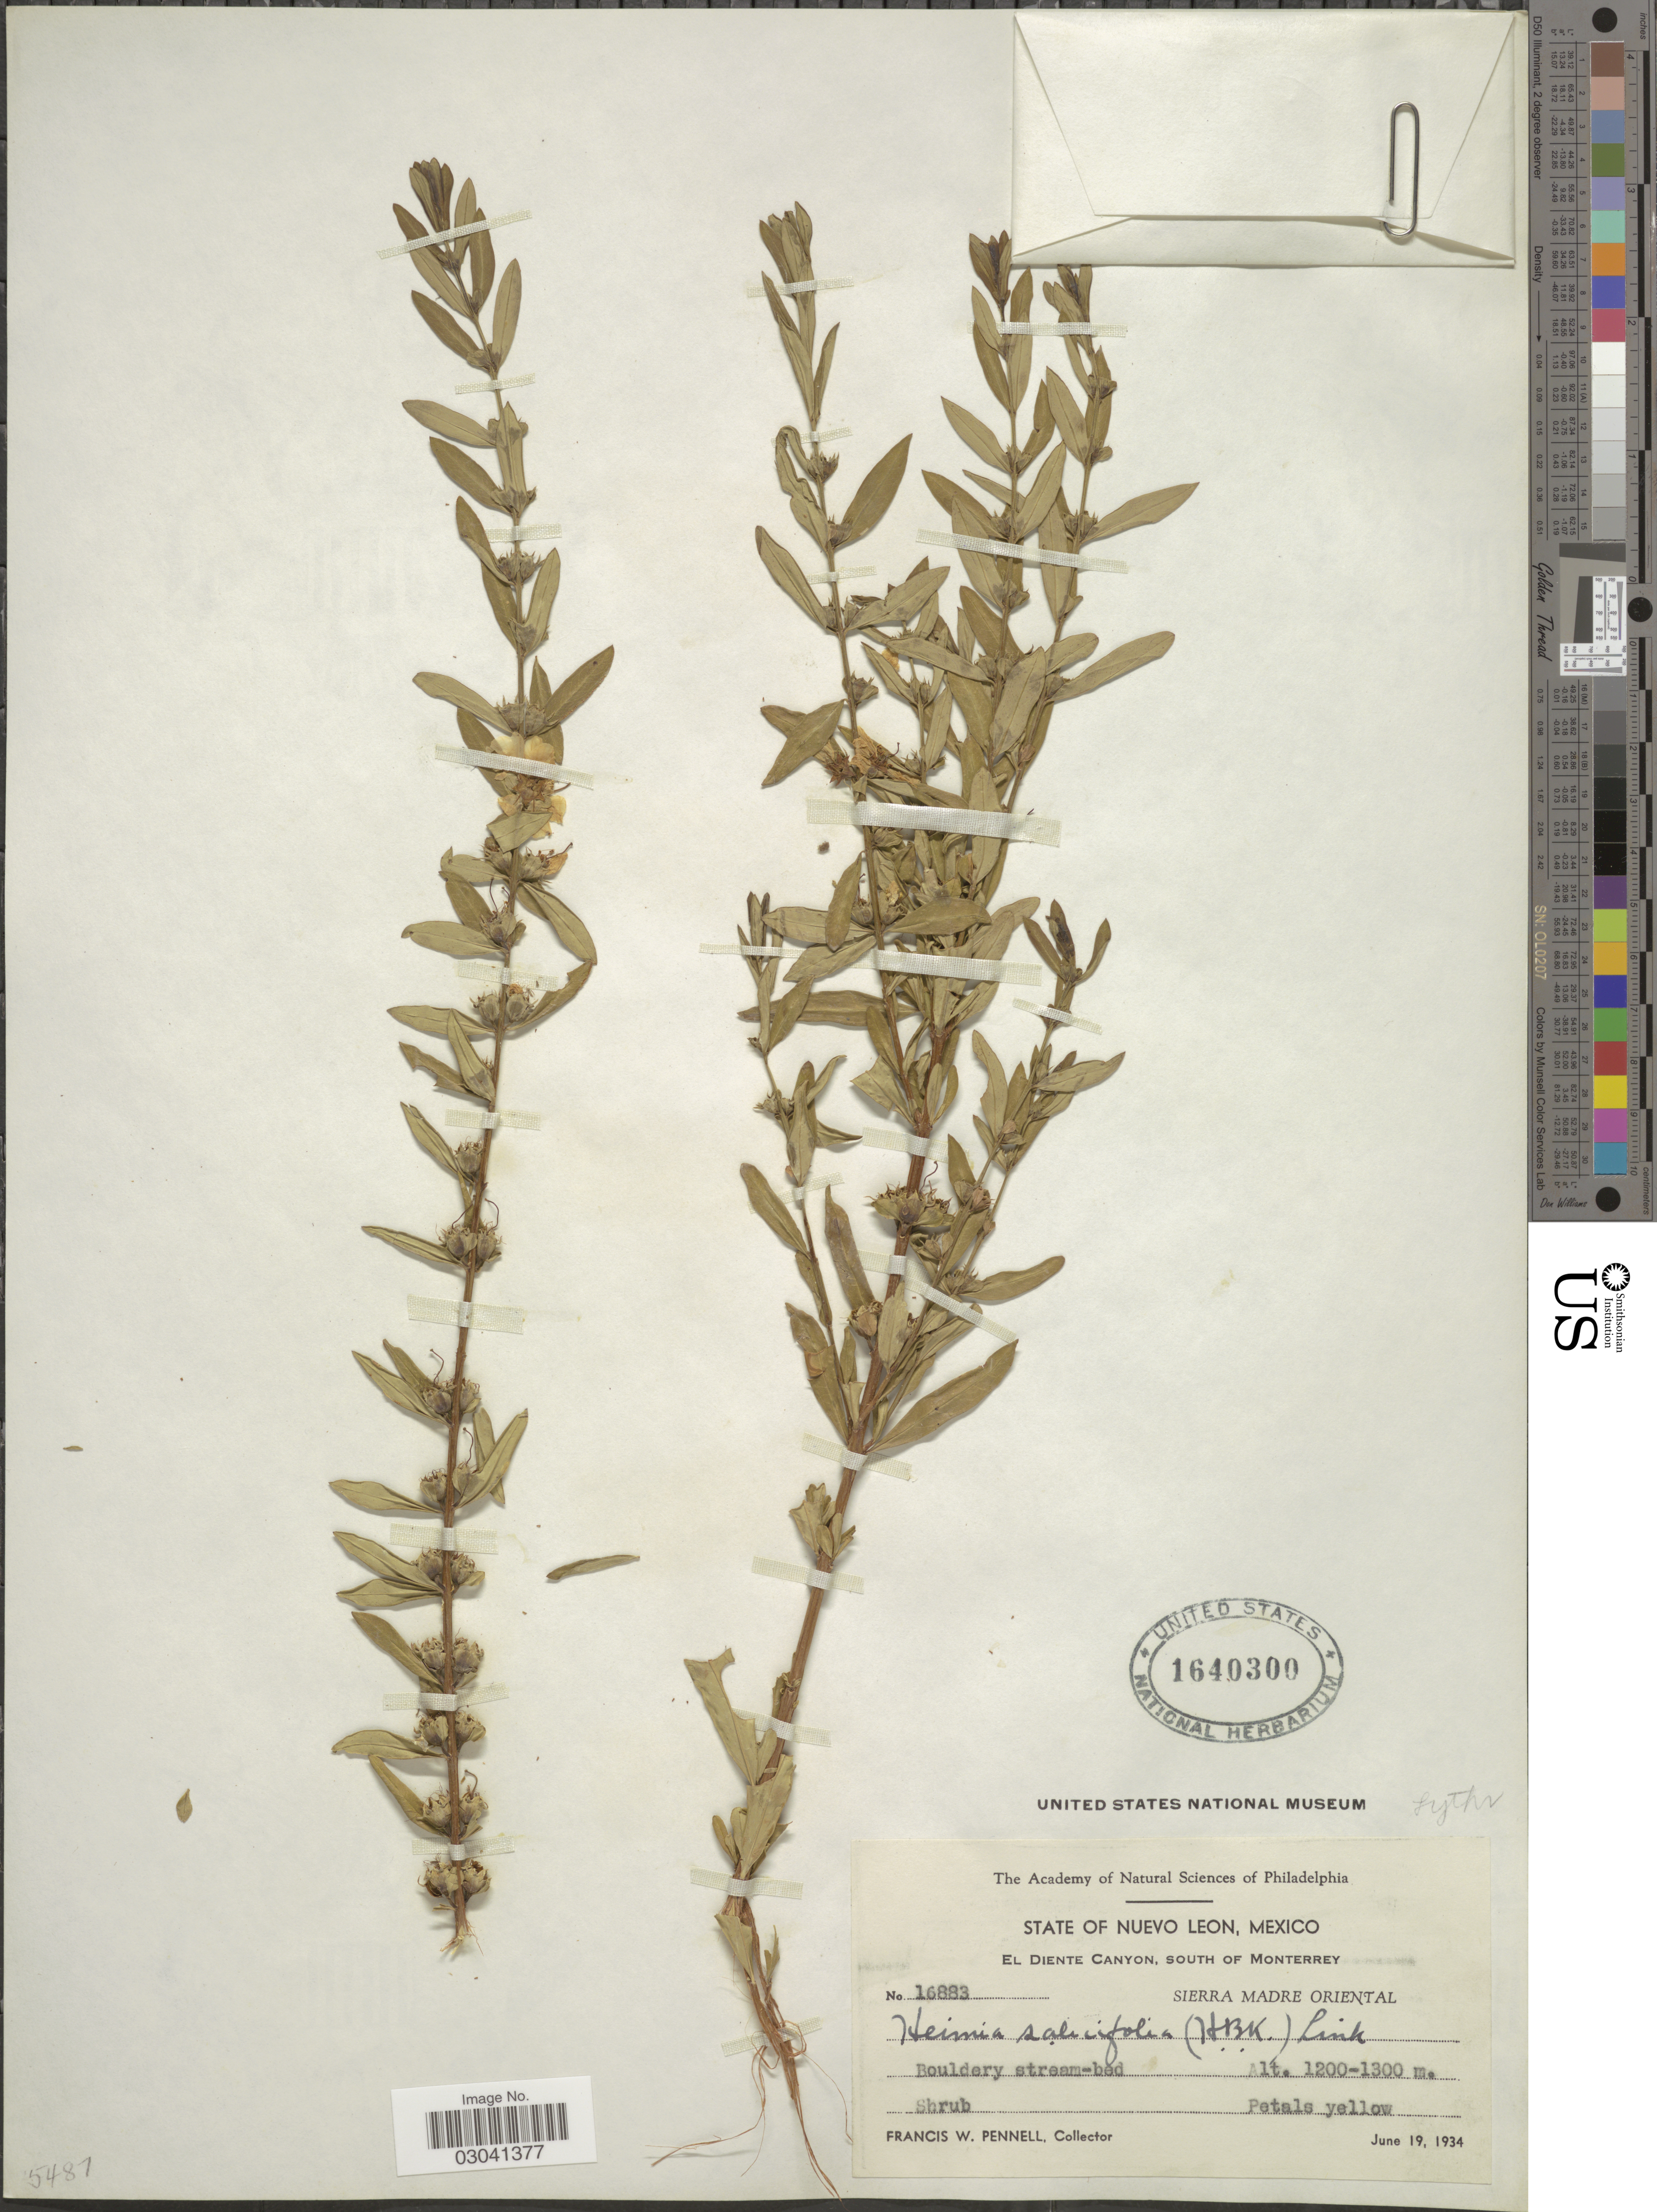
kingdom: Plantae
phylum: Tracheophyta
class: Magnoliopsida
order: Myrtales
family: Lythraceae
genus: Heimia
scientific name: Heimia salicifolia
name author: Link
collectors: F. W. Pennell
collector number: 16883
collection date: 1934-06-19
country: Mexico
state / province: Nuevo León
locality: El Diente Canyon, South of Monterrey, Sierra Madre Oriental.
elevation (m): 1200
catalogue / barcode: US 1640300